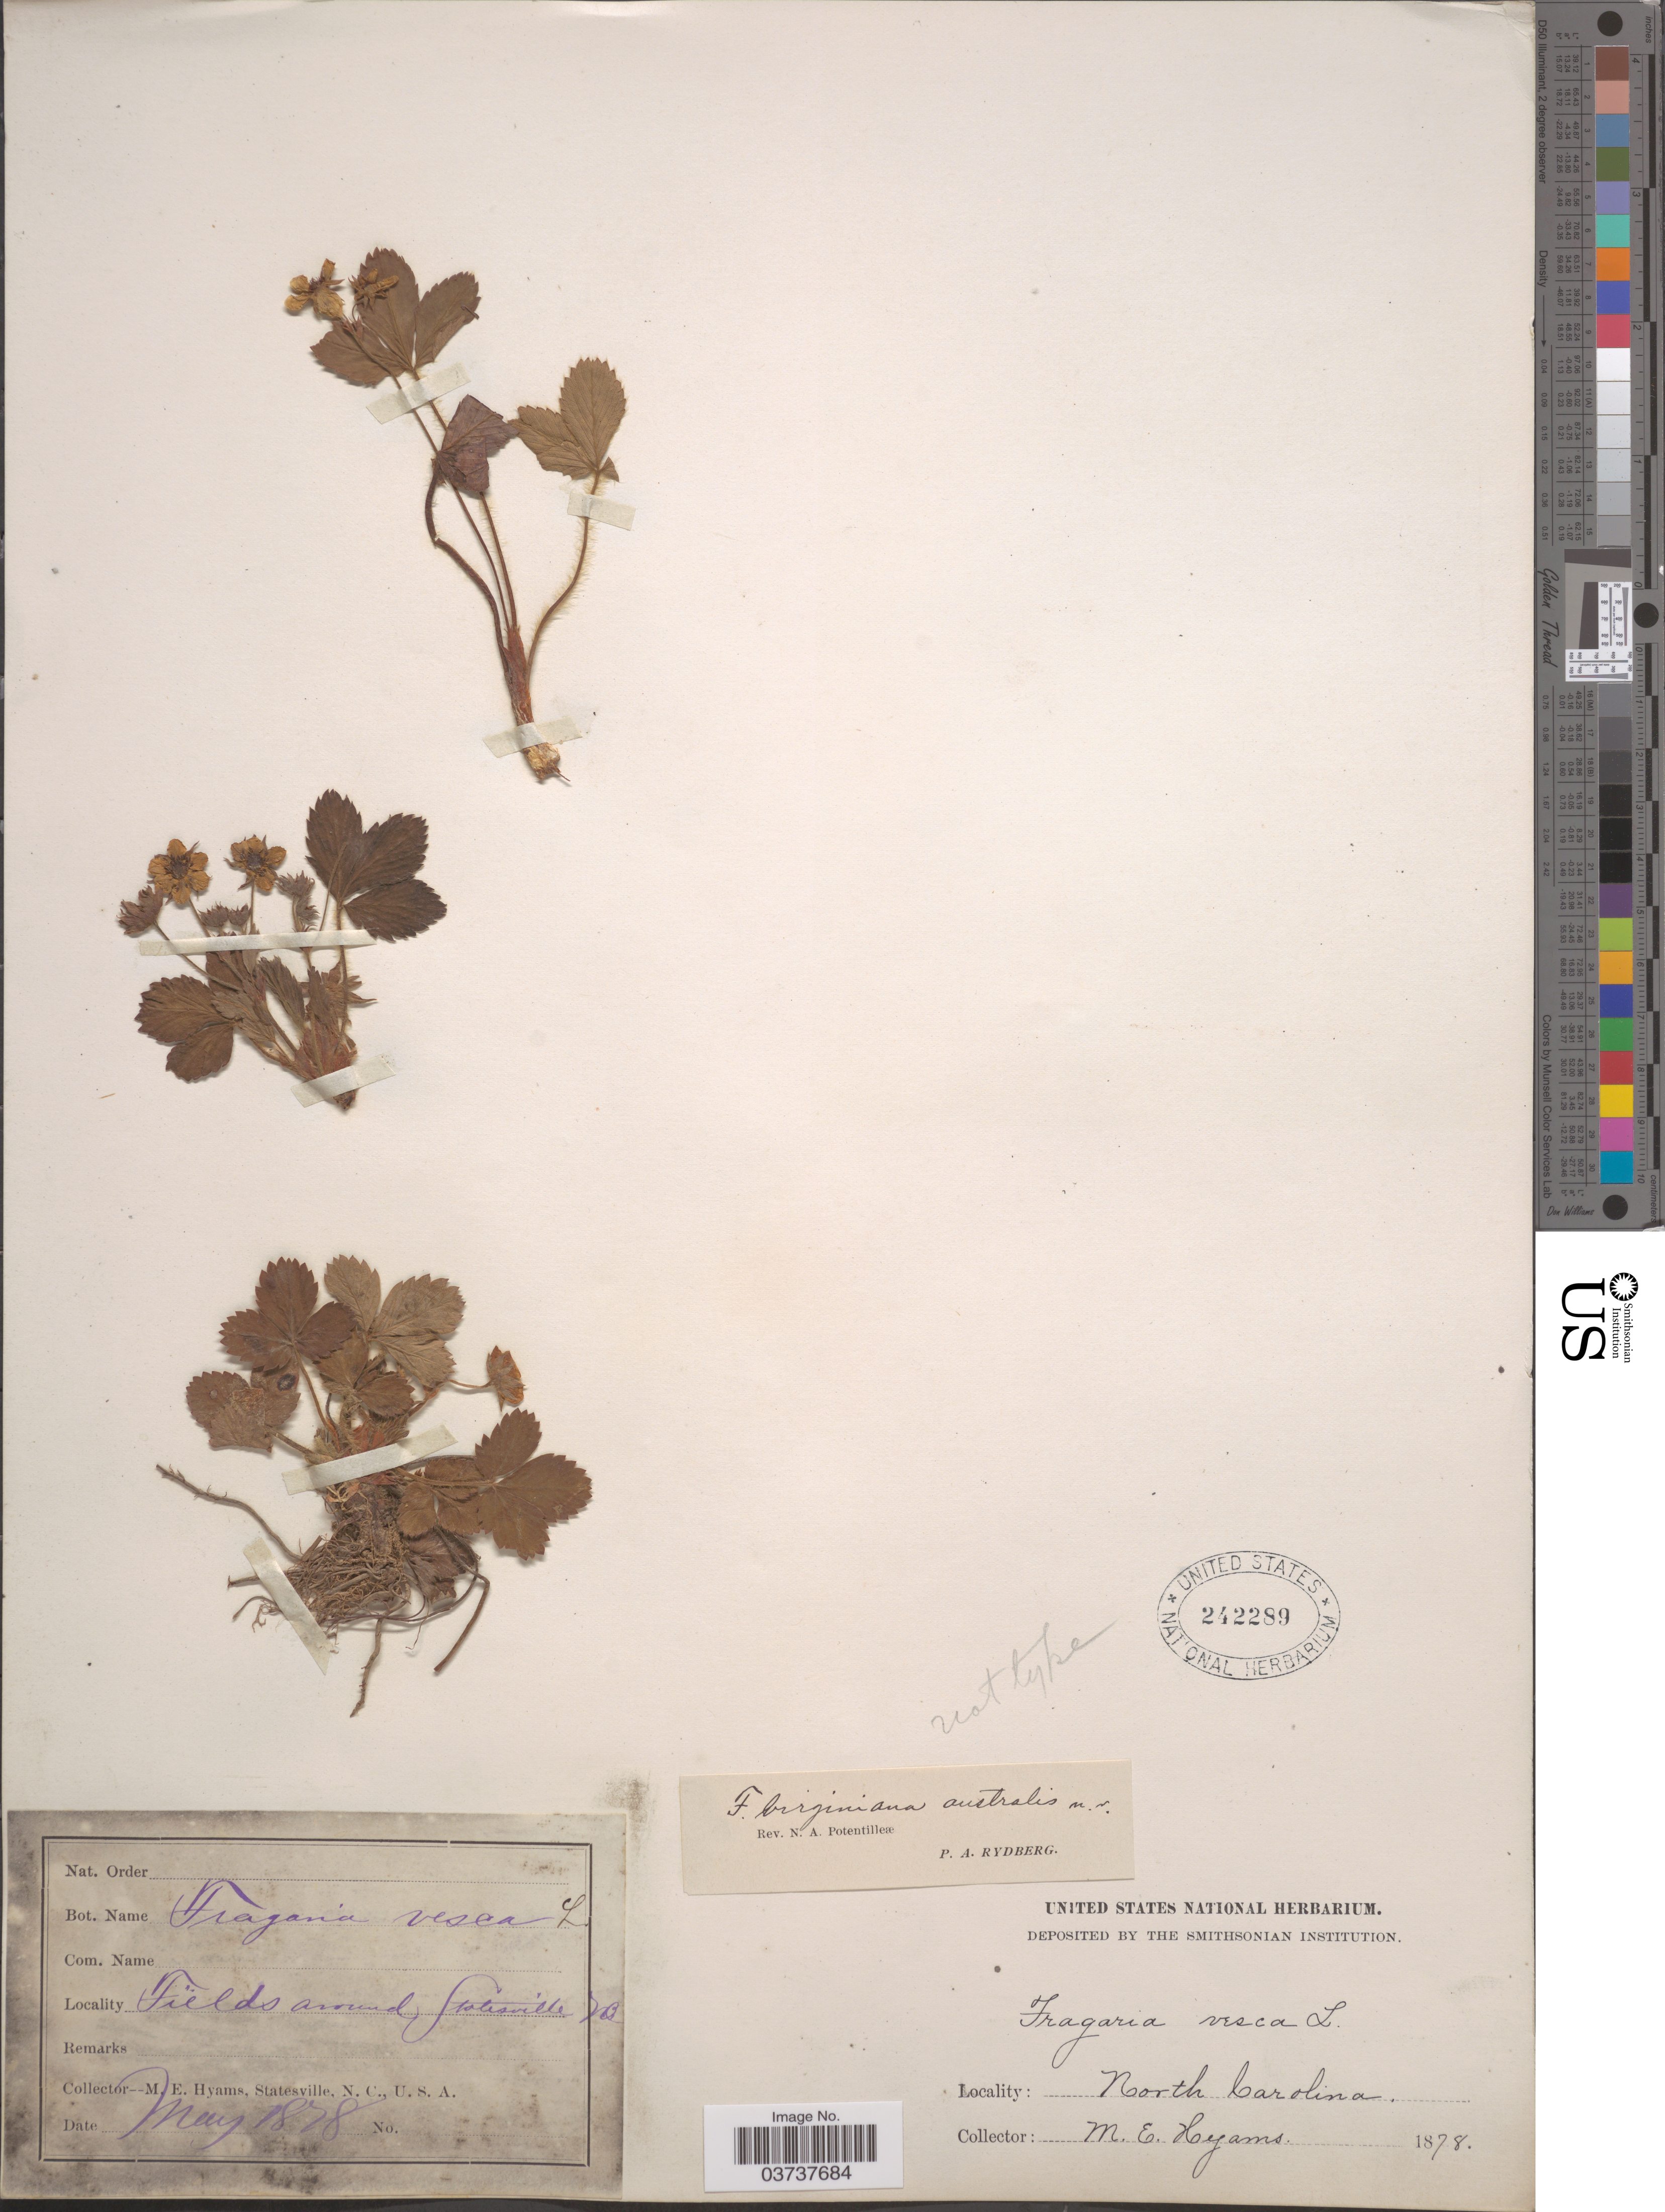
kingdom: Plantae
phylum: Tracheophyta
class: Magnoliopsida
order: Rosales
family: Rosaceae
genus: Fragaria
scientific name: Fragaria virginiana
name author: Mill.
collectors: M. E. Hyams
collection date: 1878-05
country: United States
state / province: North Carolina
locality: Fields around Statesville.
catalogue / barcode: US 242289